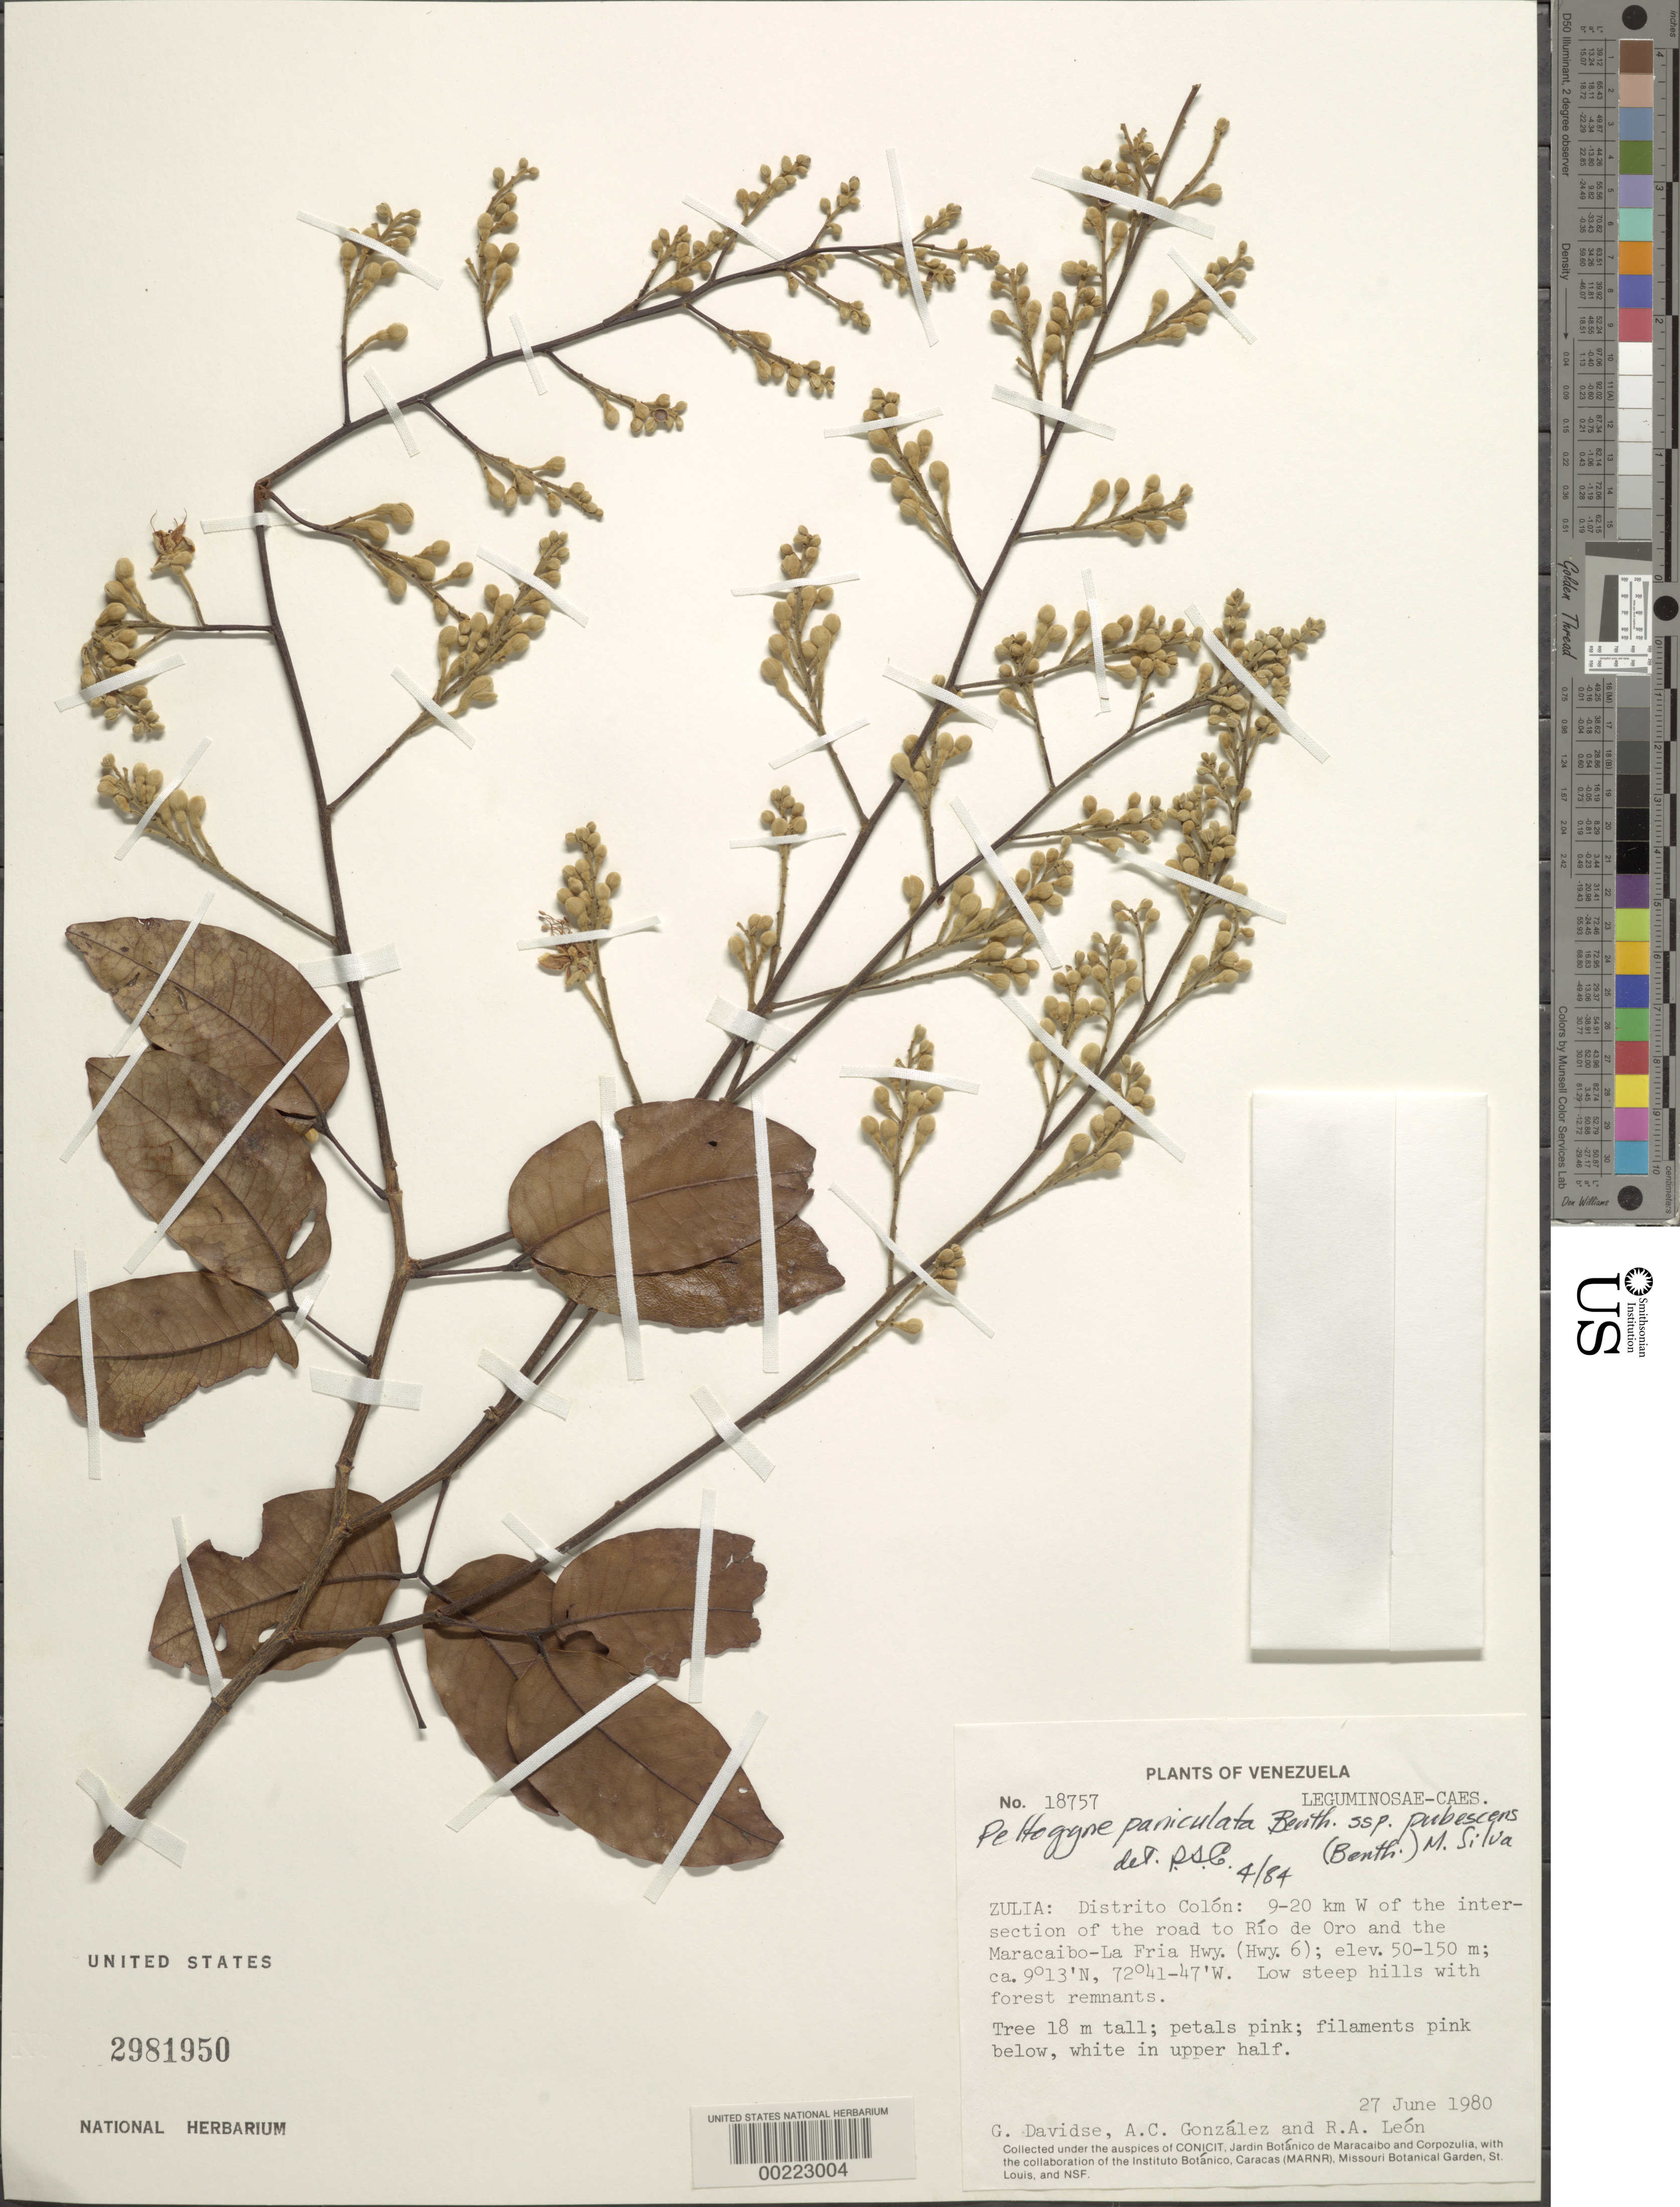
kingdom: Plantae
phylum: Tracheophyta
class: Magnoliopsida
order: Fabales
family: Fabaceae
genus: Peltogyne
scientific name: Peltogyne paniculata subsp. pubescens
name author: (Benth.) M.F. Silva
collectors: G. Davidse, A. C. González & R. A. León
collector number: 18757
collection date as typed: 27 Jun 1980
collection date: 1980-06-27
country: Venezuela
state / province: Zulia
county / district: Colón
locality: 9-20 km w of the intersection of the road to rio de oro and the maracaibo-la fria hwy (hwy 6)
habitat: Low steep hills with forest remnants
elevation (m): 50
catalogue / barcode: US 2981950